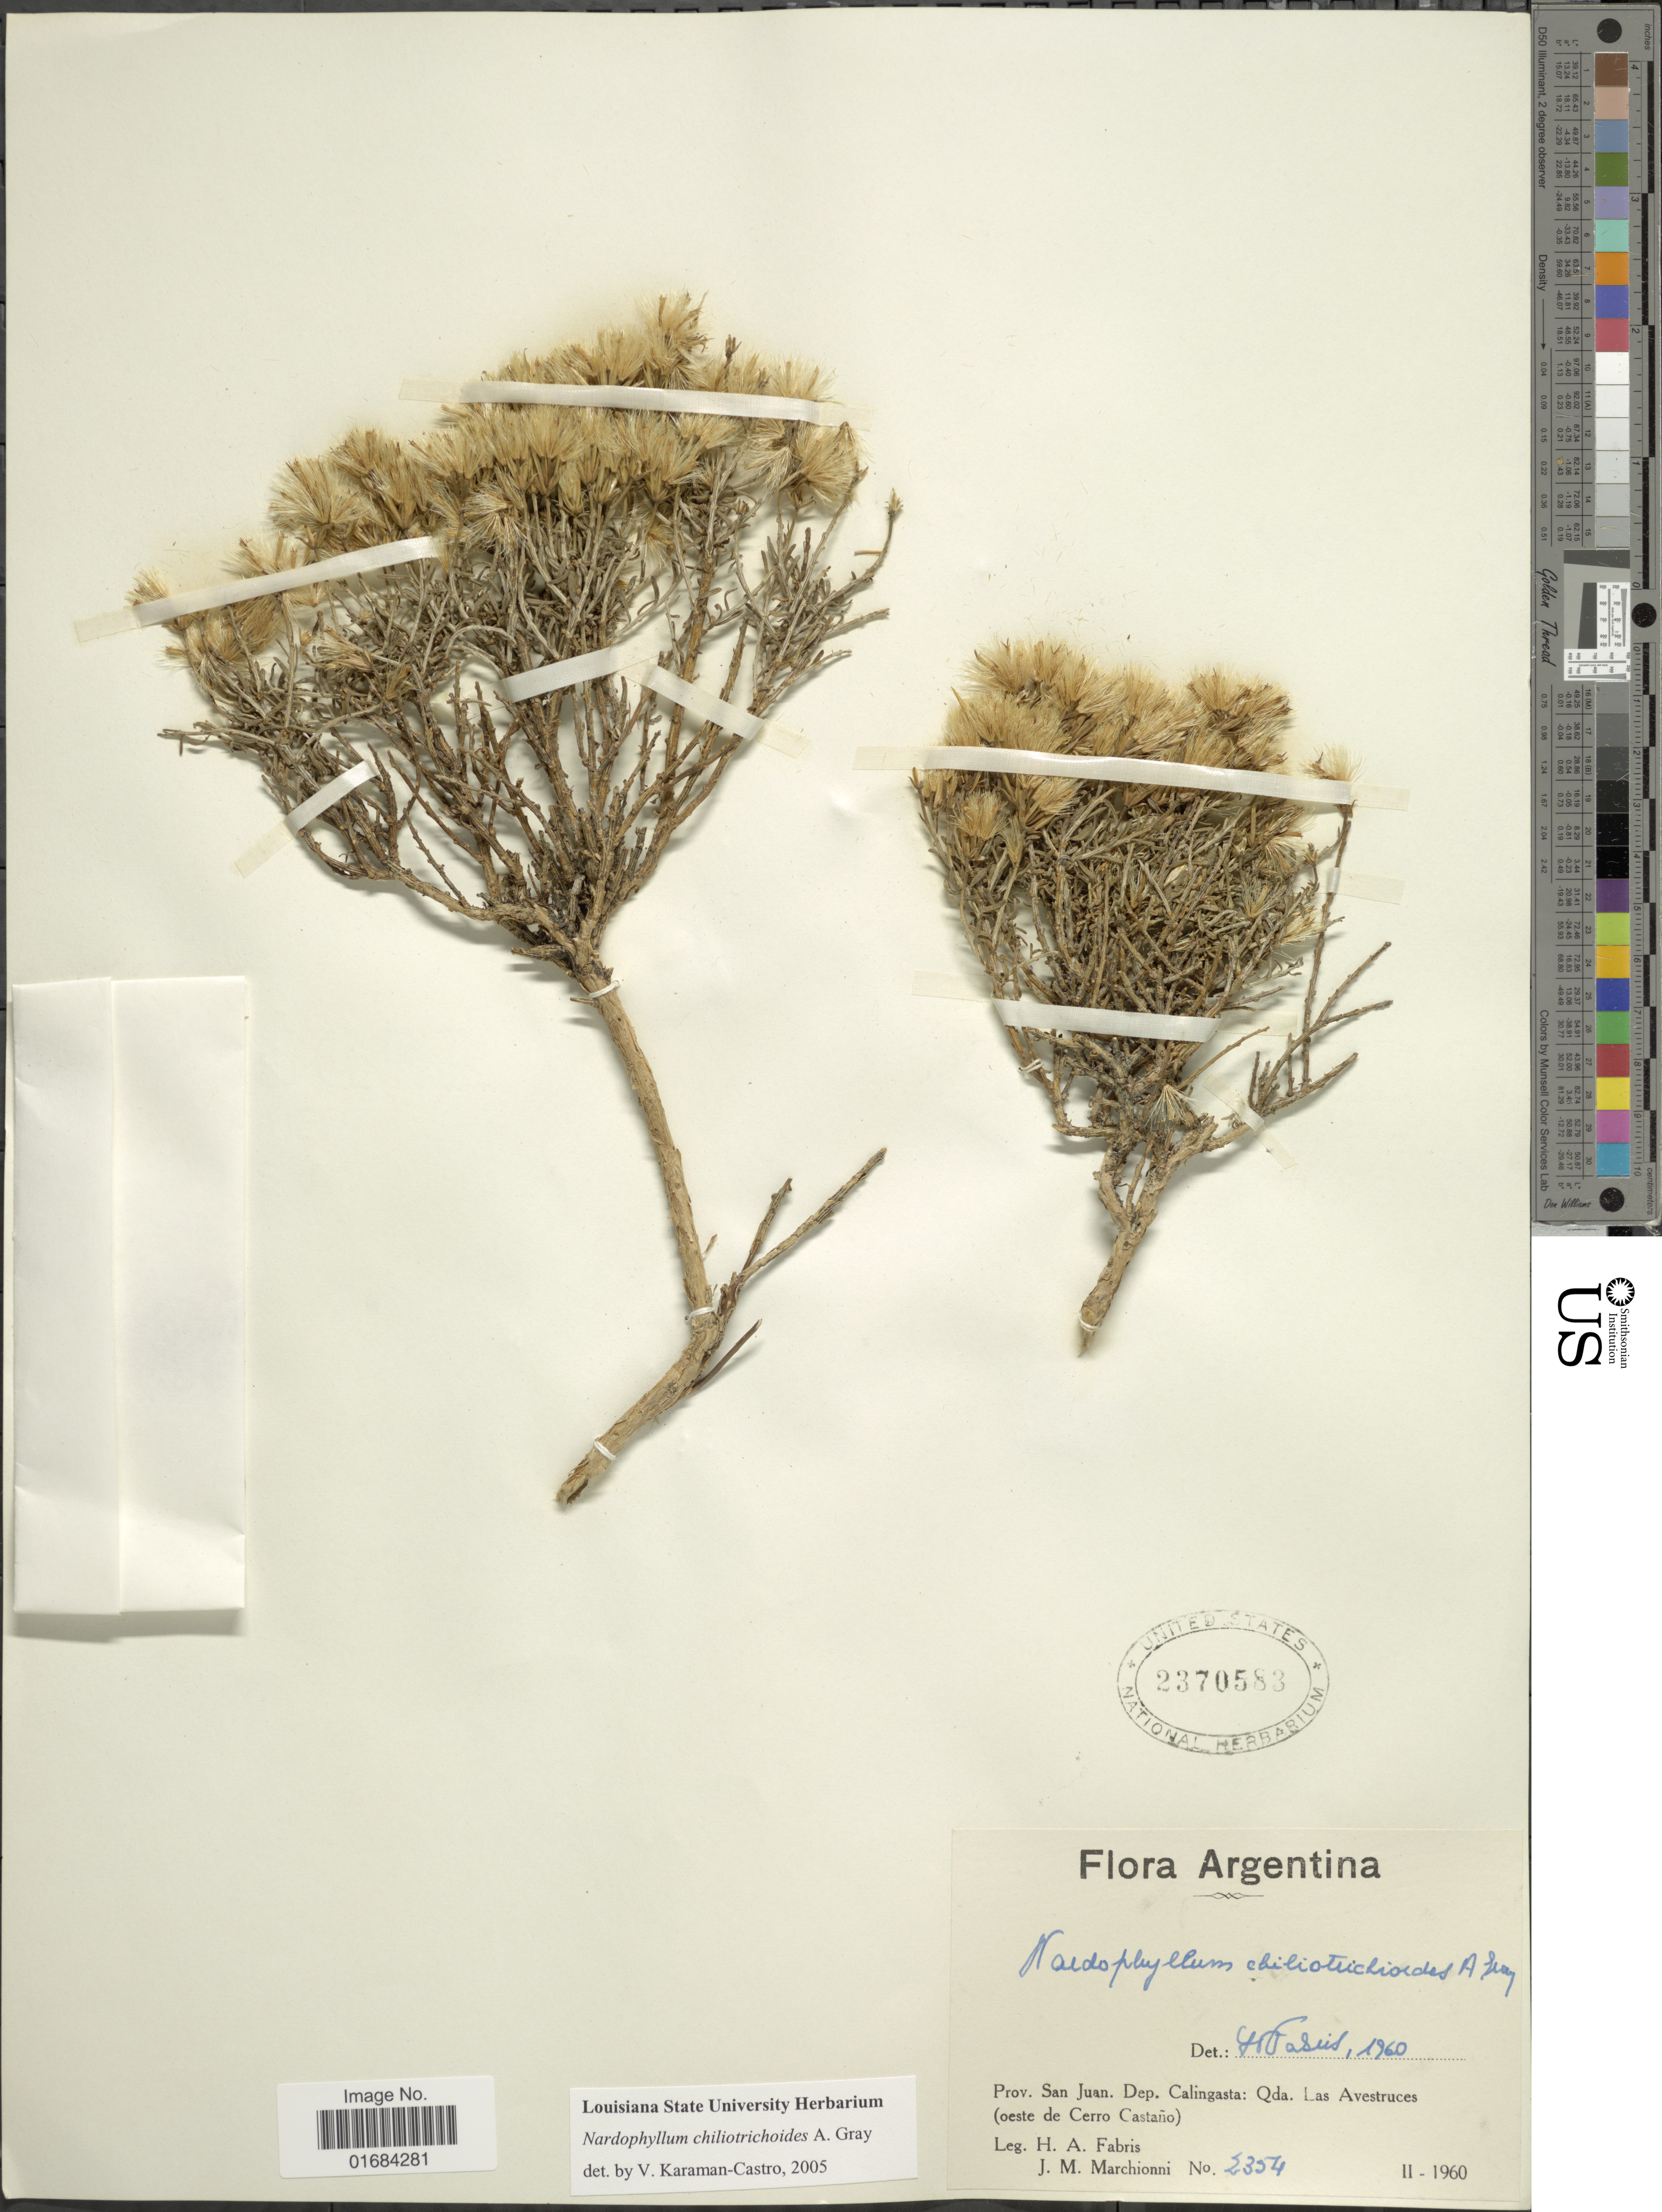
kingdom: Plantae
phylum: Tracheophyta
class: Magnoliopsida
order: Asterales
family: Asteraceae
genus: Nardophyllum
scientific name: Nardophyllum chiliotrichoides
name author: (J. Rémy) A. Gray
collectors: H. A. Fabris & J. Marchionni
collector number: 2354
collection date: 1960-02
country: Argentina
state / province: San Juan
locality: Prov. San Juan. Dept Calingasta, Qda Las Avestruces ( oeste de Cerro Castano ).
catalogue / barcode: US 2370583